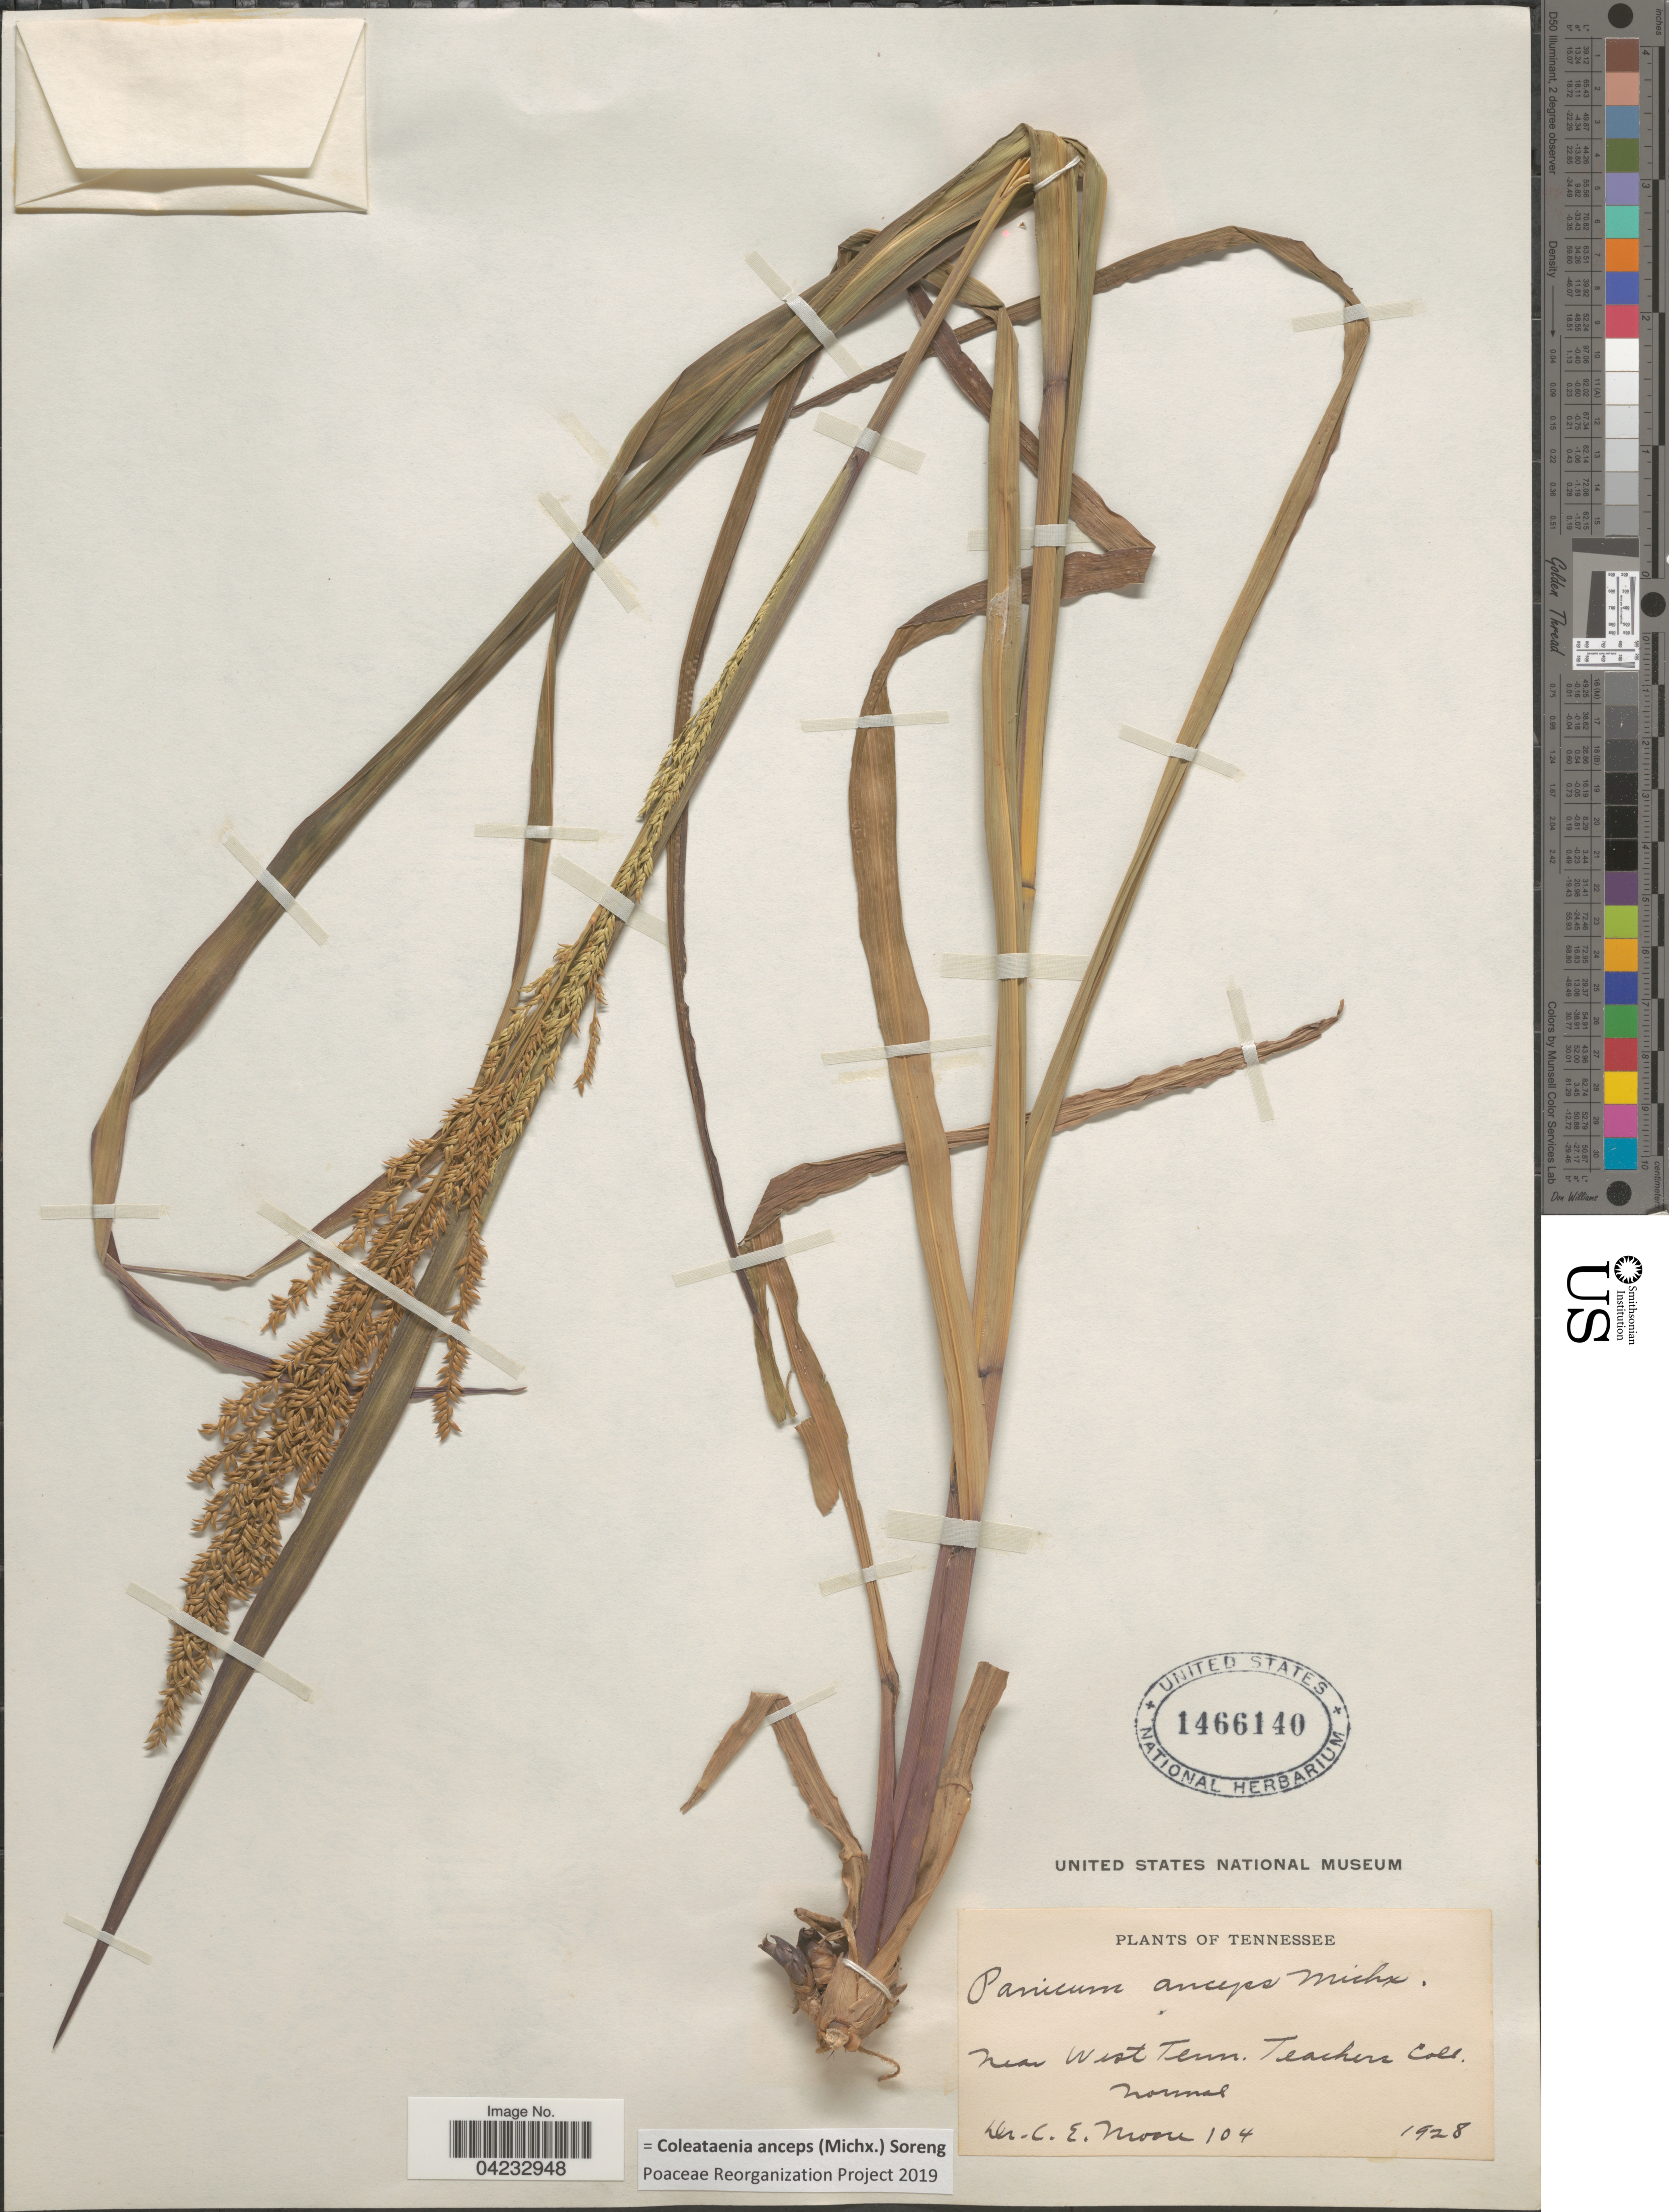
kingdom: Plantae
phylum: Tracheophyta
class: Liliopsida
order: Poales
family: Poaceae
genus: Coleataenia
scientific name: Coleataenia anceps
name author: (Michx.) Soreng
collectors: C. Moore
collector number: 104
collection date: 1928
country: United States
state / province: Tennessee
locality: Near West Tenn. Teachers Coll.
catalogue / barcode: US 1466140